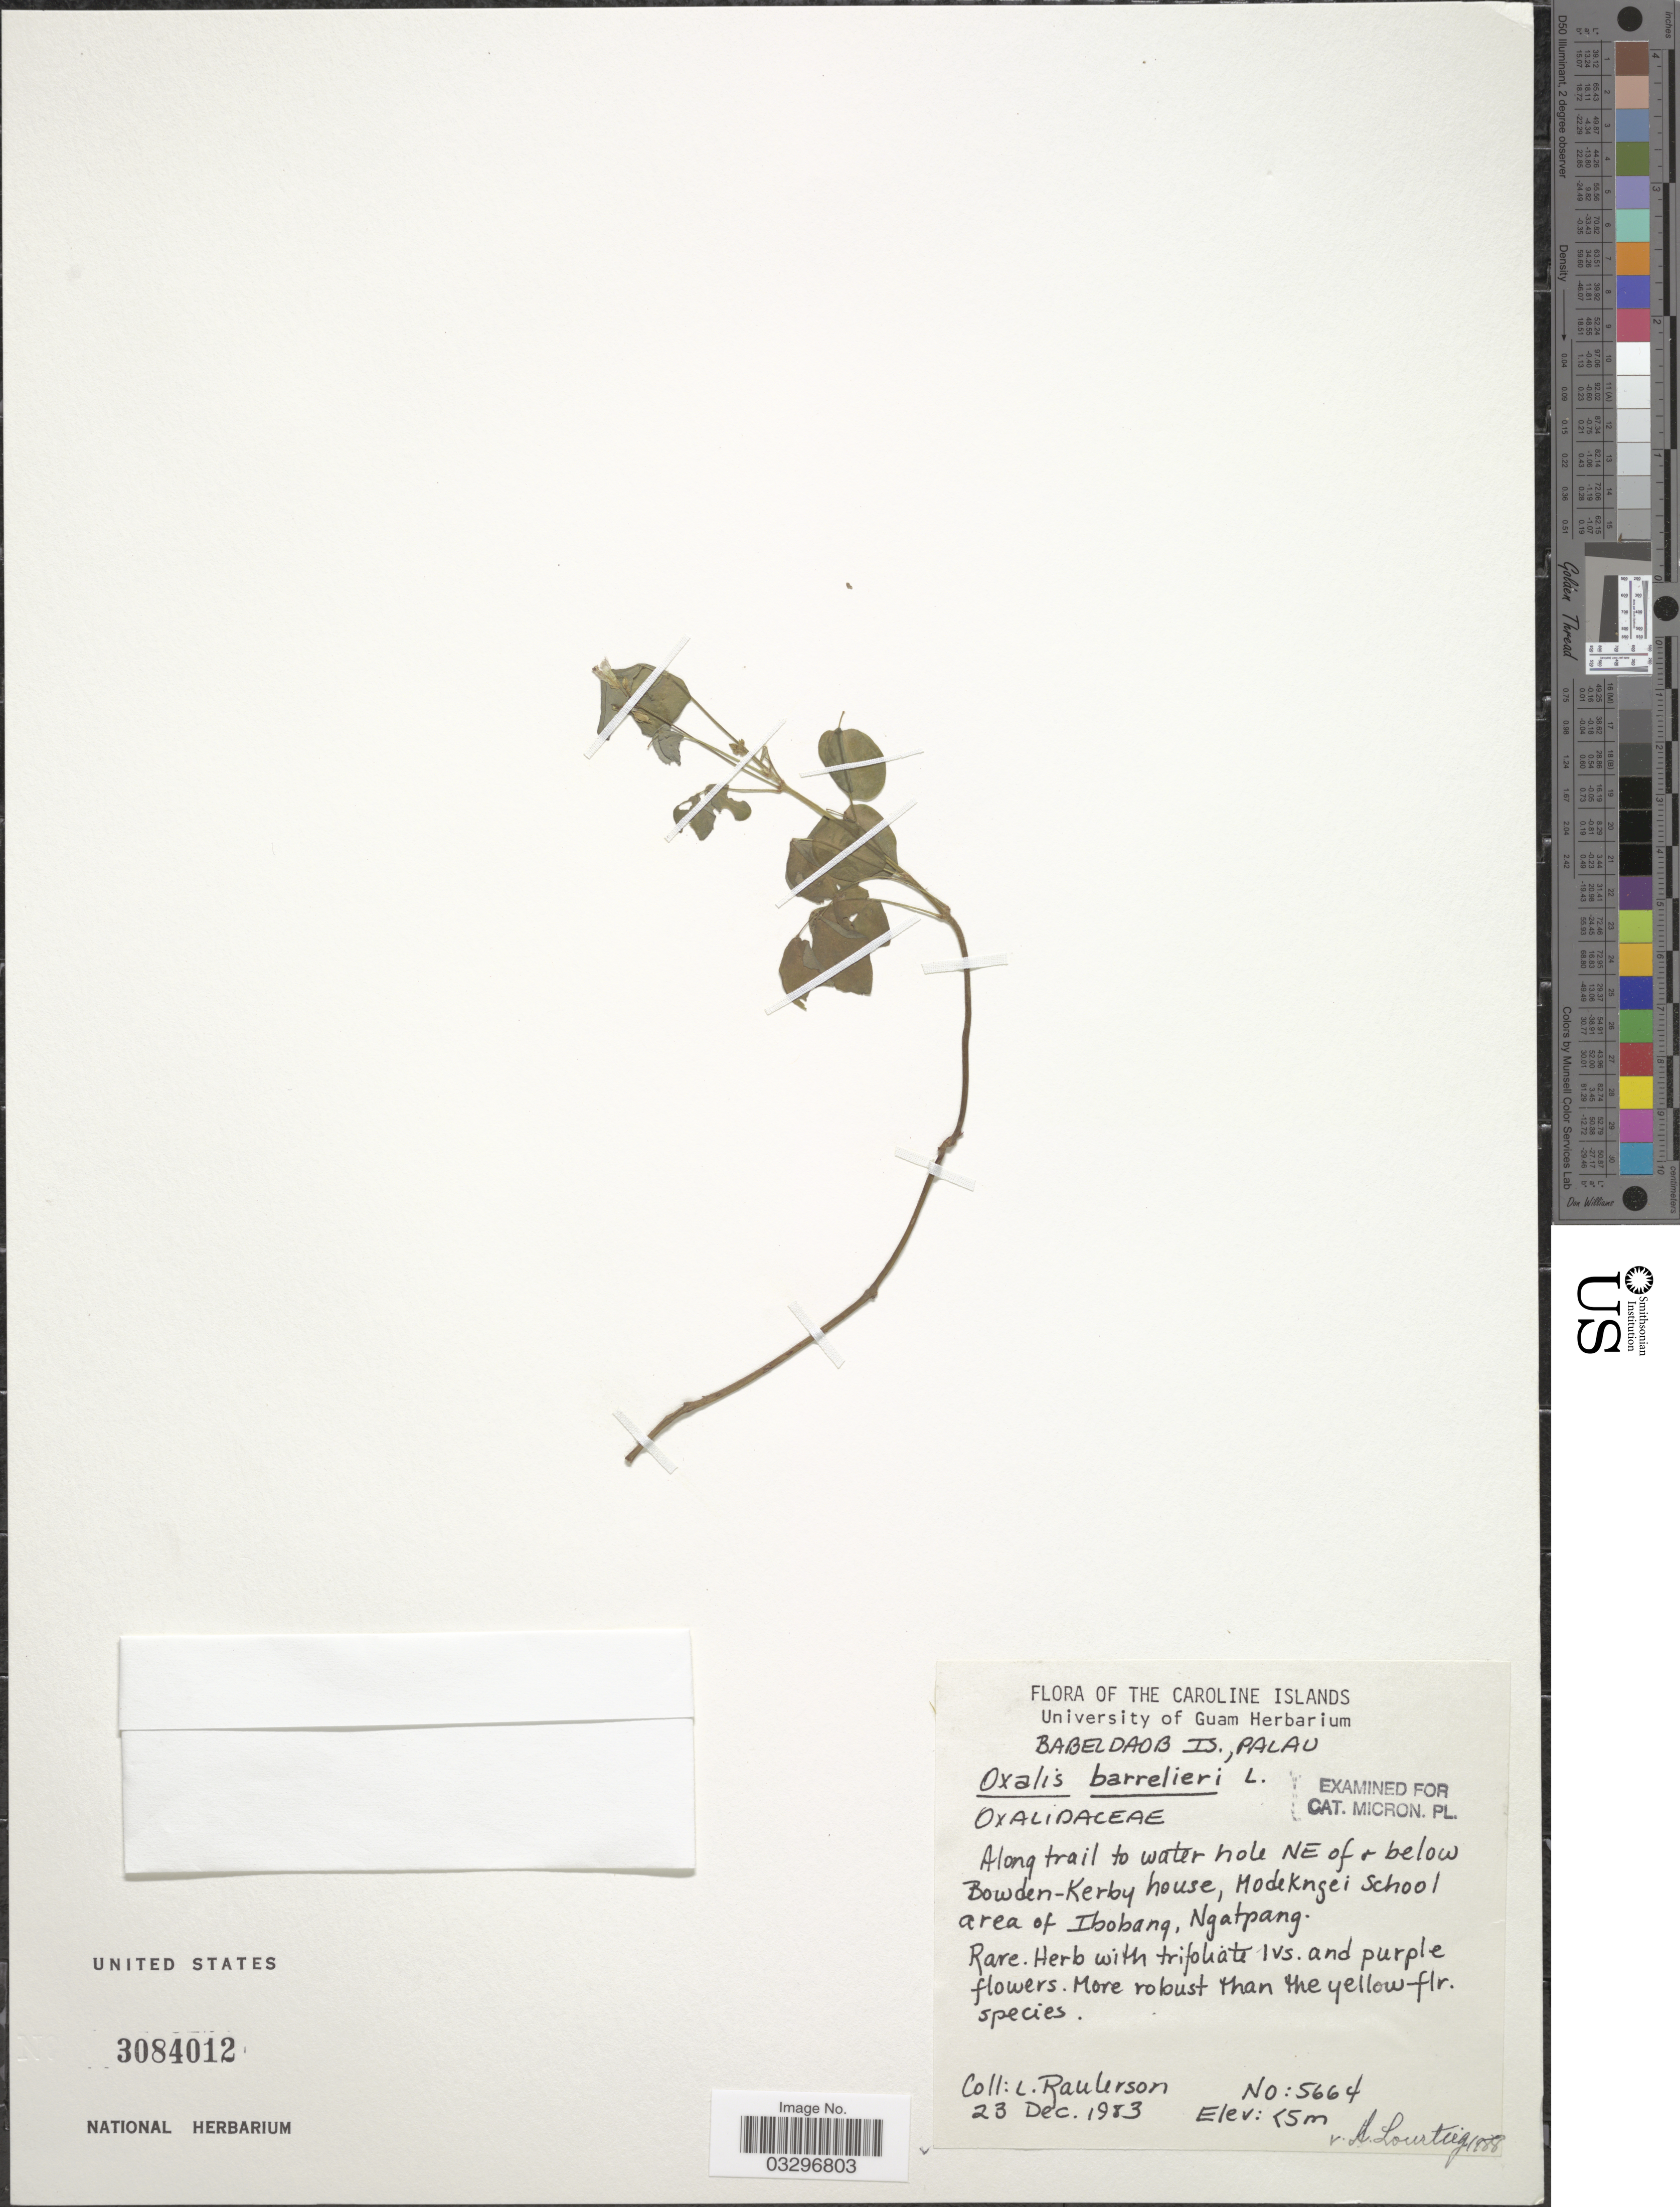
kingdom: Plantae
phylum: Tracheophyta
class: Magnoliopsida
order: Oxalidales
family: Oxalidaceae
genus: Oxalis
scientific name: Oxalis barrelieri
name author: L.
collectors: L. Raulerson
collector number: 5664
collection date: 1983-12-23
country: Palau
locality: Caroline Islands. Babeldaob Is., Palau. Along trail to water hole NE of a [interpreted] below Bowden-Kerby house, Modekngei School area of Ibobang, Ngatpang.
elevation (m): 5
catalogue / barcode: US 3084012